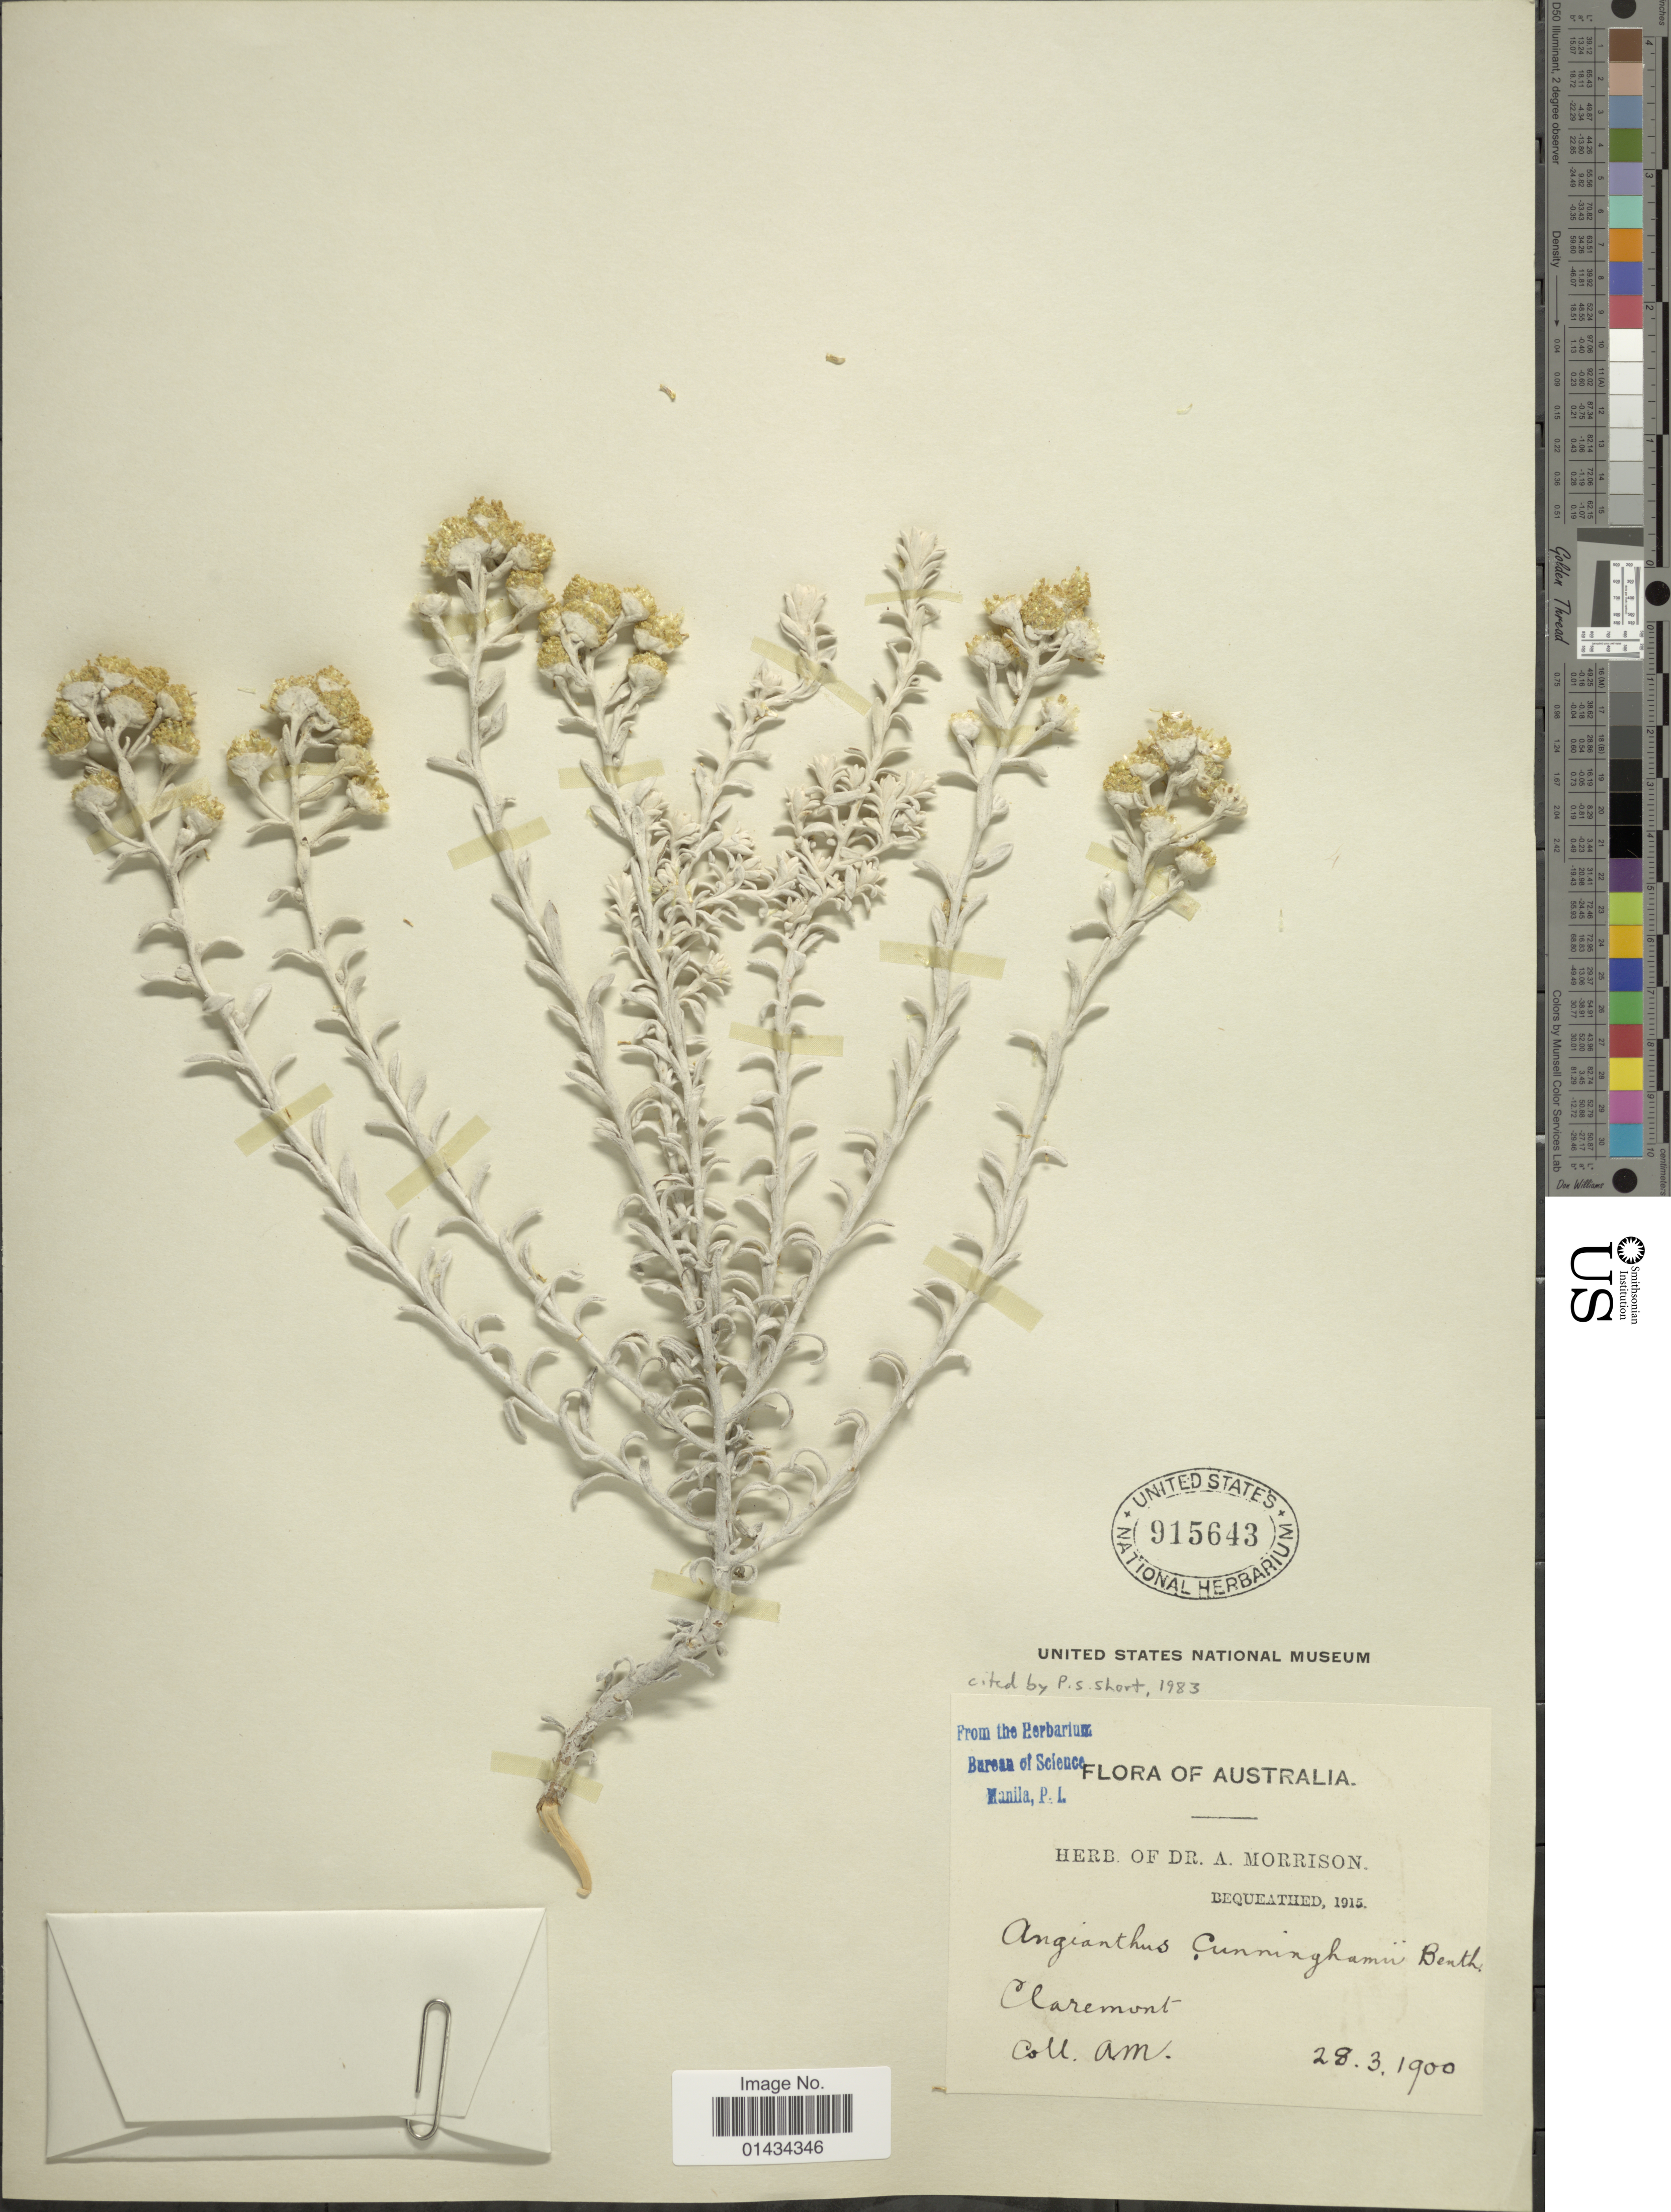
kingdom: Plantae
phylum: Tracheophyta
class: Magnoliopsida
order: Asterales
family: Asteraceae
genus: Angianthus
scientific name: Angianthus cunninghamii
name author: (DC.) Benth.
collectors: A. Morrison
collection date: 1900-03-28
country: Australia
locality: Claremont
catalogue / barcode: US 915643